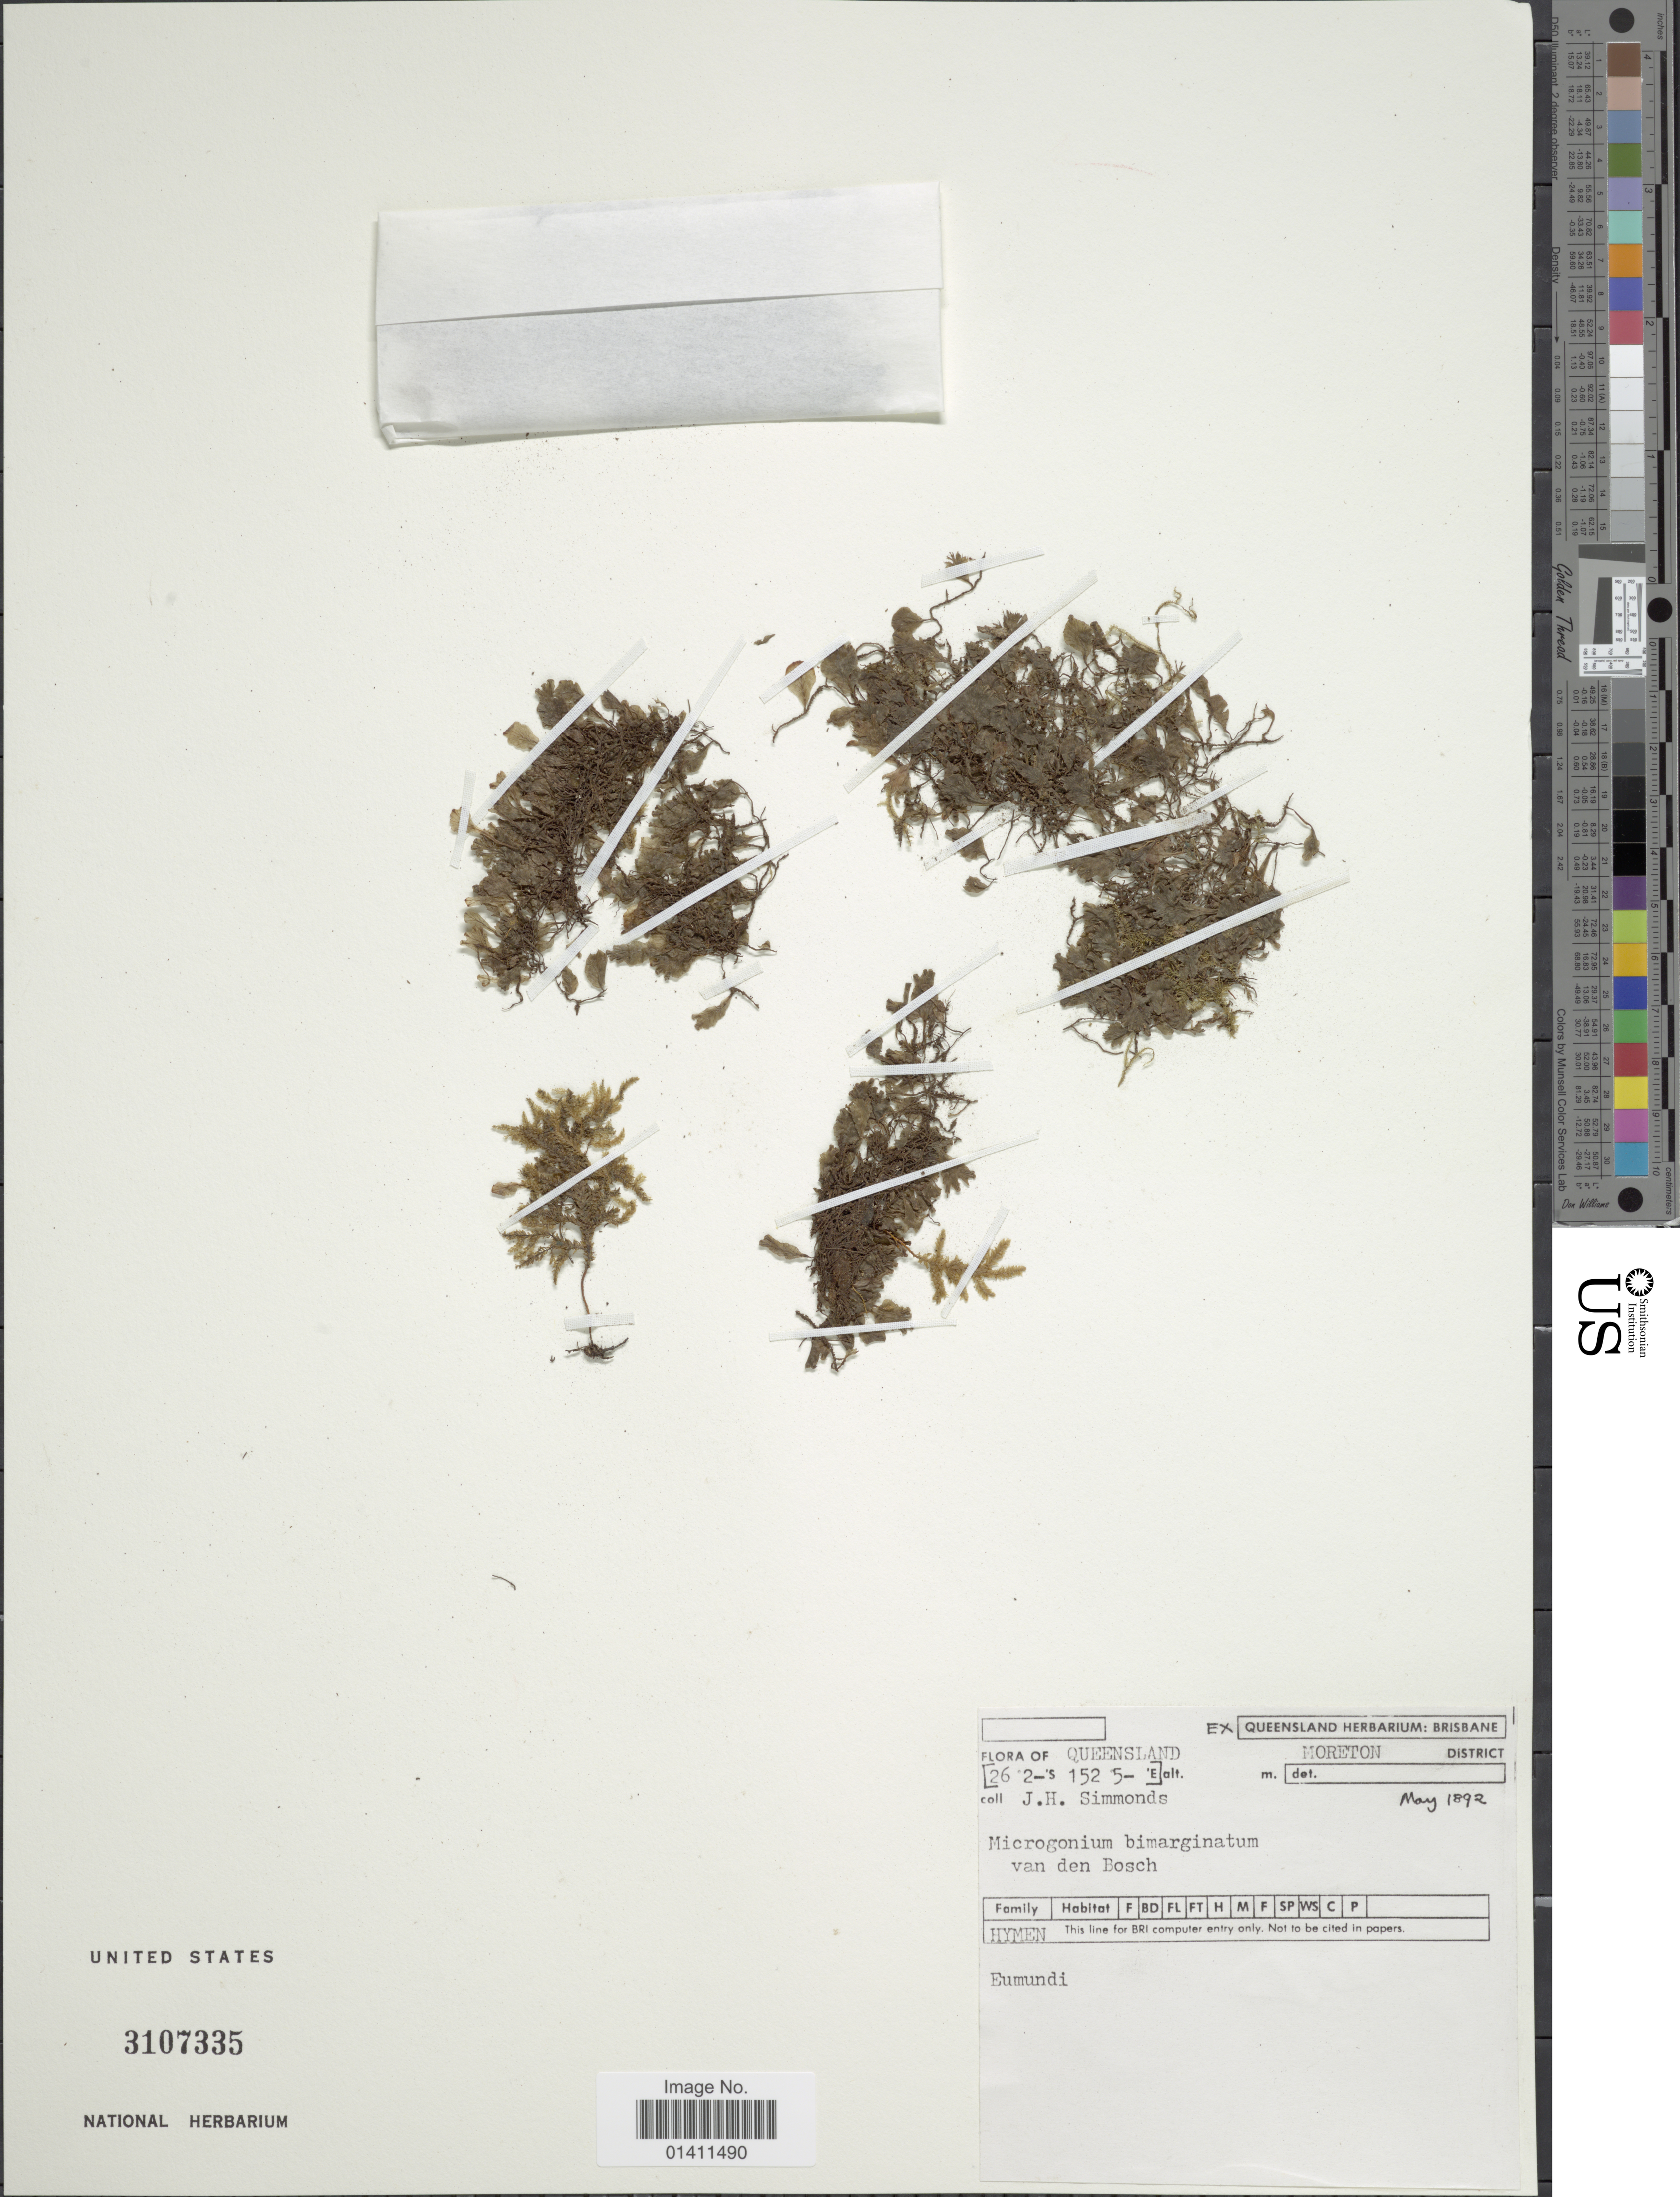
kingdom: Plantae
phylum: Tracheophyta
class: Polypodiopsida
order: Hymenophyllales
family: Hymenophyllaceae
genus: Didymoglossum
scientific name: Didymoglossum bimarginatum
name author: (Bosch) Ebihara & K. Iwats.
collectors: J. Simmonds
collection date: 1892-05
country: Australia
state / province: Queensland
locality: Moreton District. Eumundi.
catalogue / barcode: US 3107335